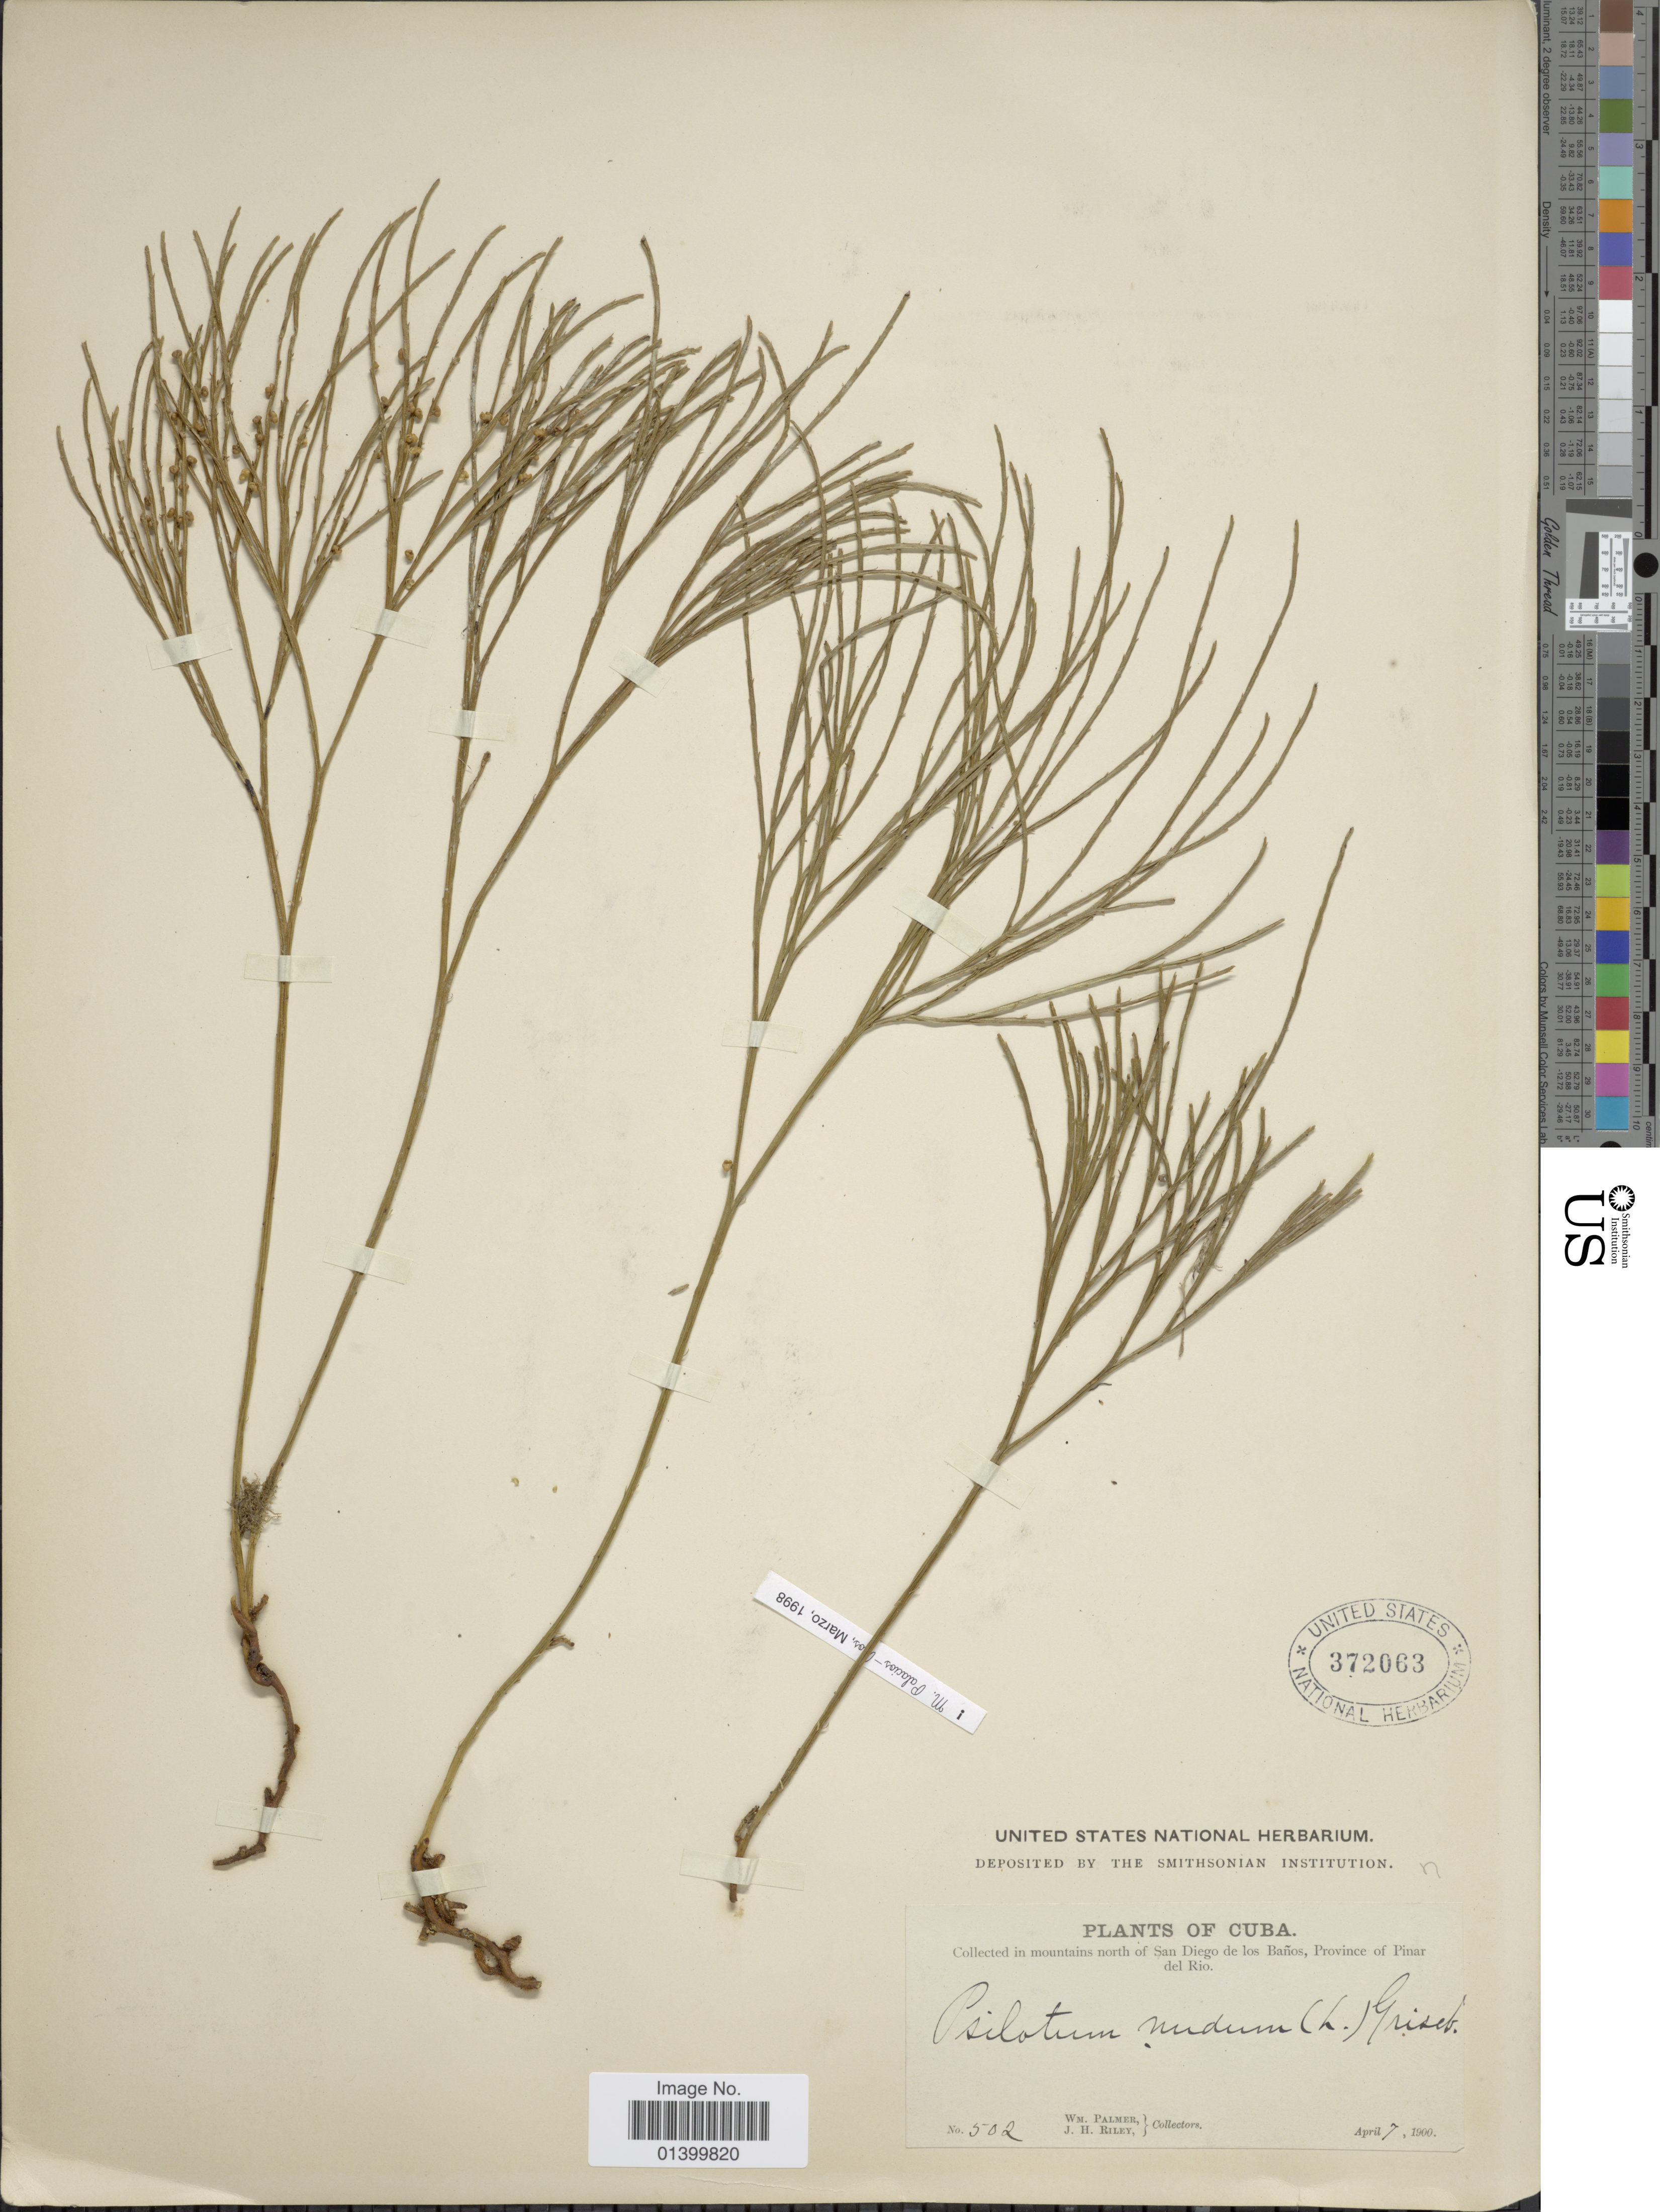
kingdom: Plantae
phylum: Tracheophyta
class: Polypodiopsida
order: Psilotales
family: Psilotaceae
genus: Psilotum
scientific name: Psilotum nudum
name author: (L.) P. Beauv.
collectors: W. Palmer & J. H. Riley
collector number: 502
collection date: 1900-04-07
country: Cuba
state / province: Pinar del Río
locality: Plants of Cuba. Collected in mountains north of San Diego de los Baños, Province of Pinar del Rio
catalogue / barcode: US 372063